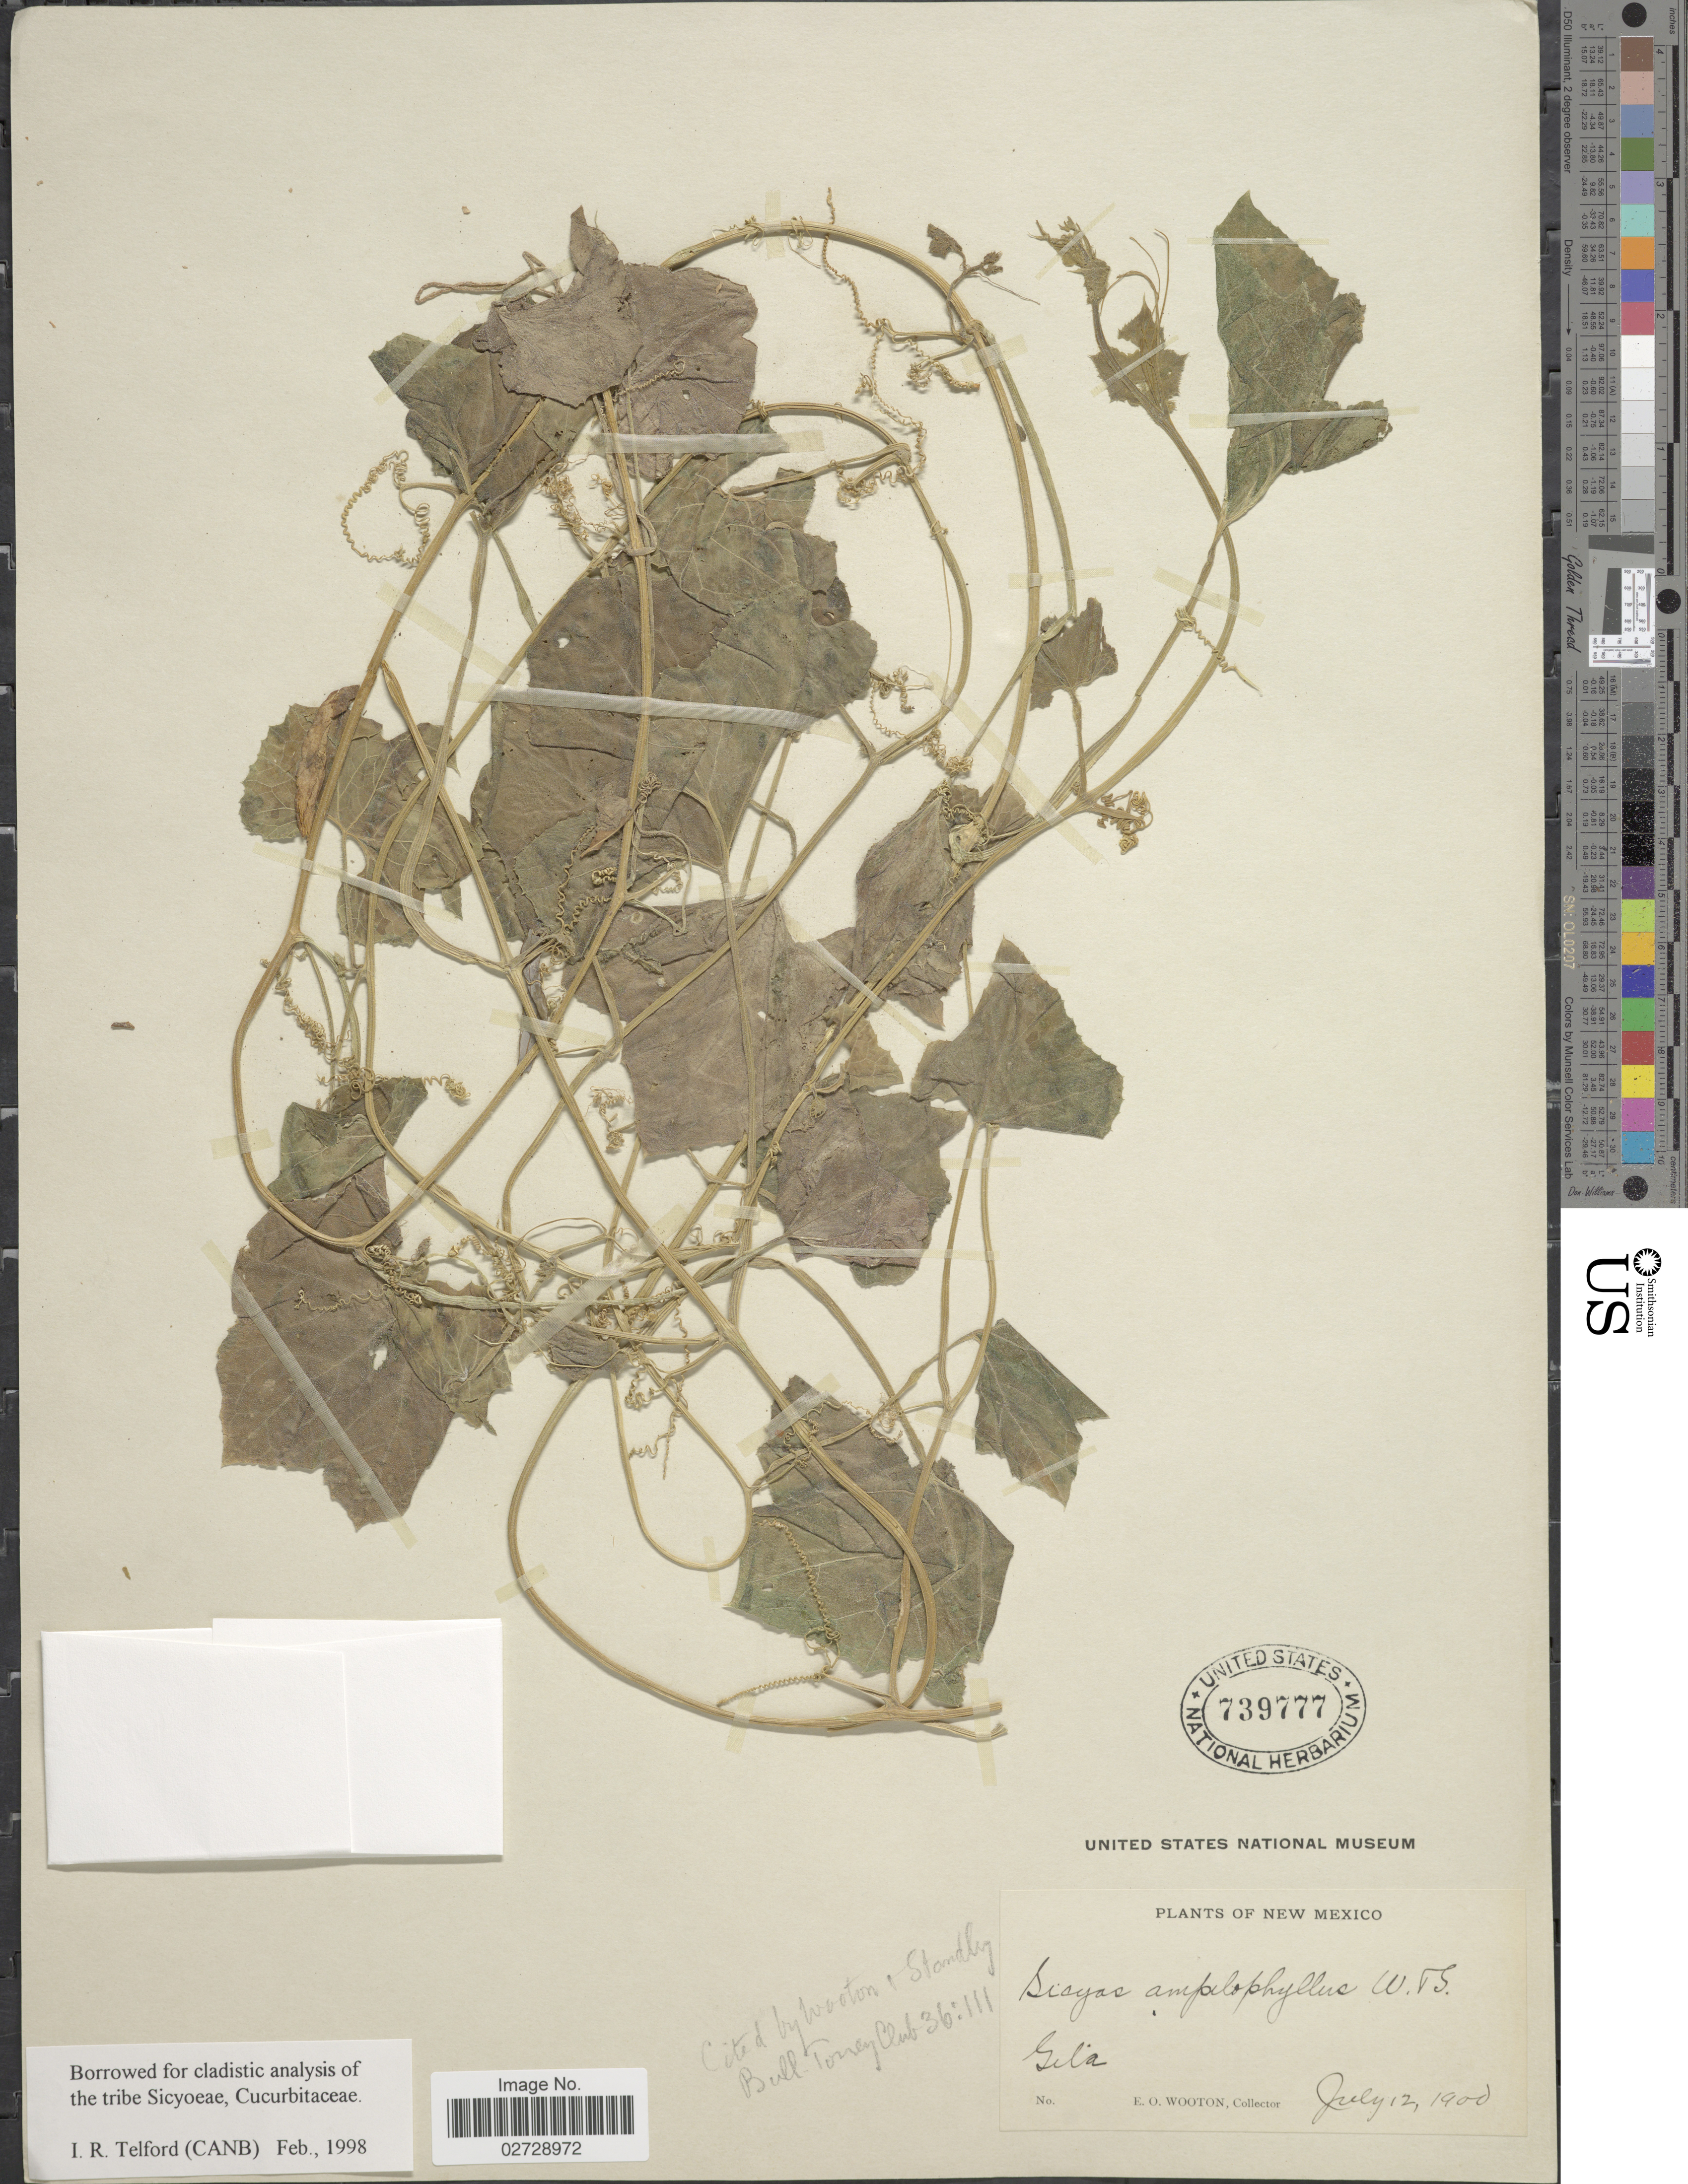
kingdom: Plantae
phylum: Tracheophyta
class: Magnoliopsida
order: Cucurbitales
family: Cucurbitaceae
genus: Sicyos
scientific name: Sicyos laciniatus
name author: L.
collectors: E. O. Wooton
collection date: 1900-07-12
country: United States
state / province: New Mexico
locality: Gila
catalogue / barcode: US 739777